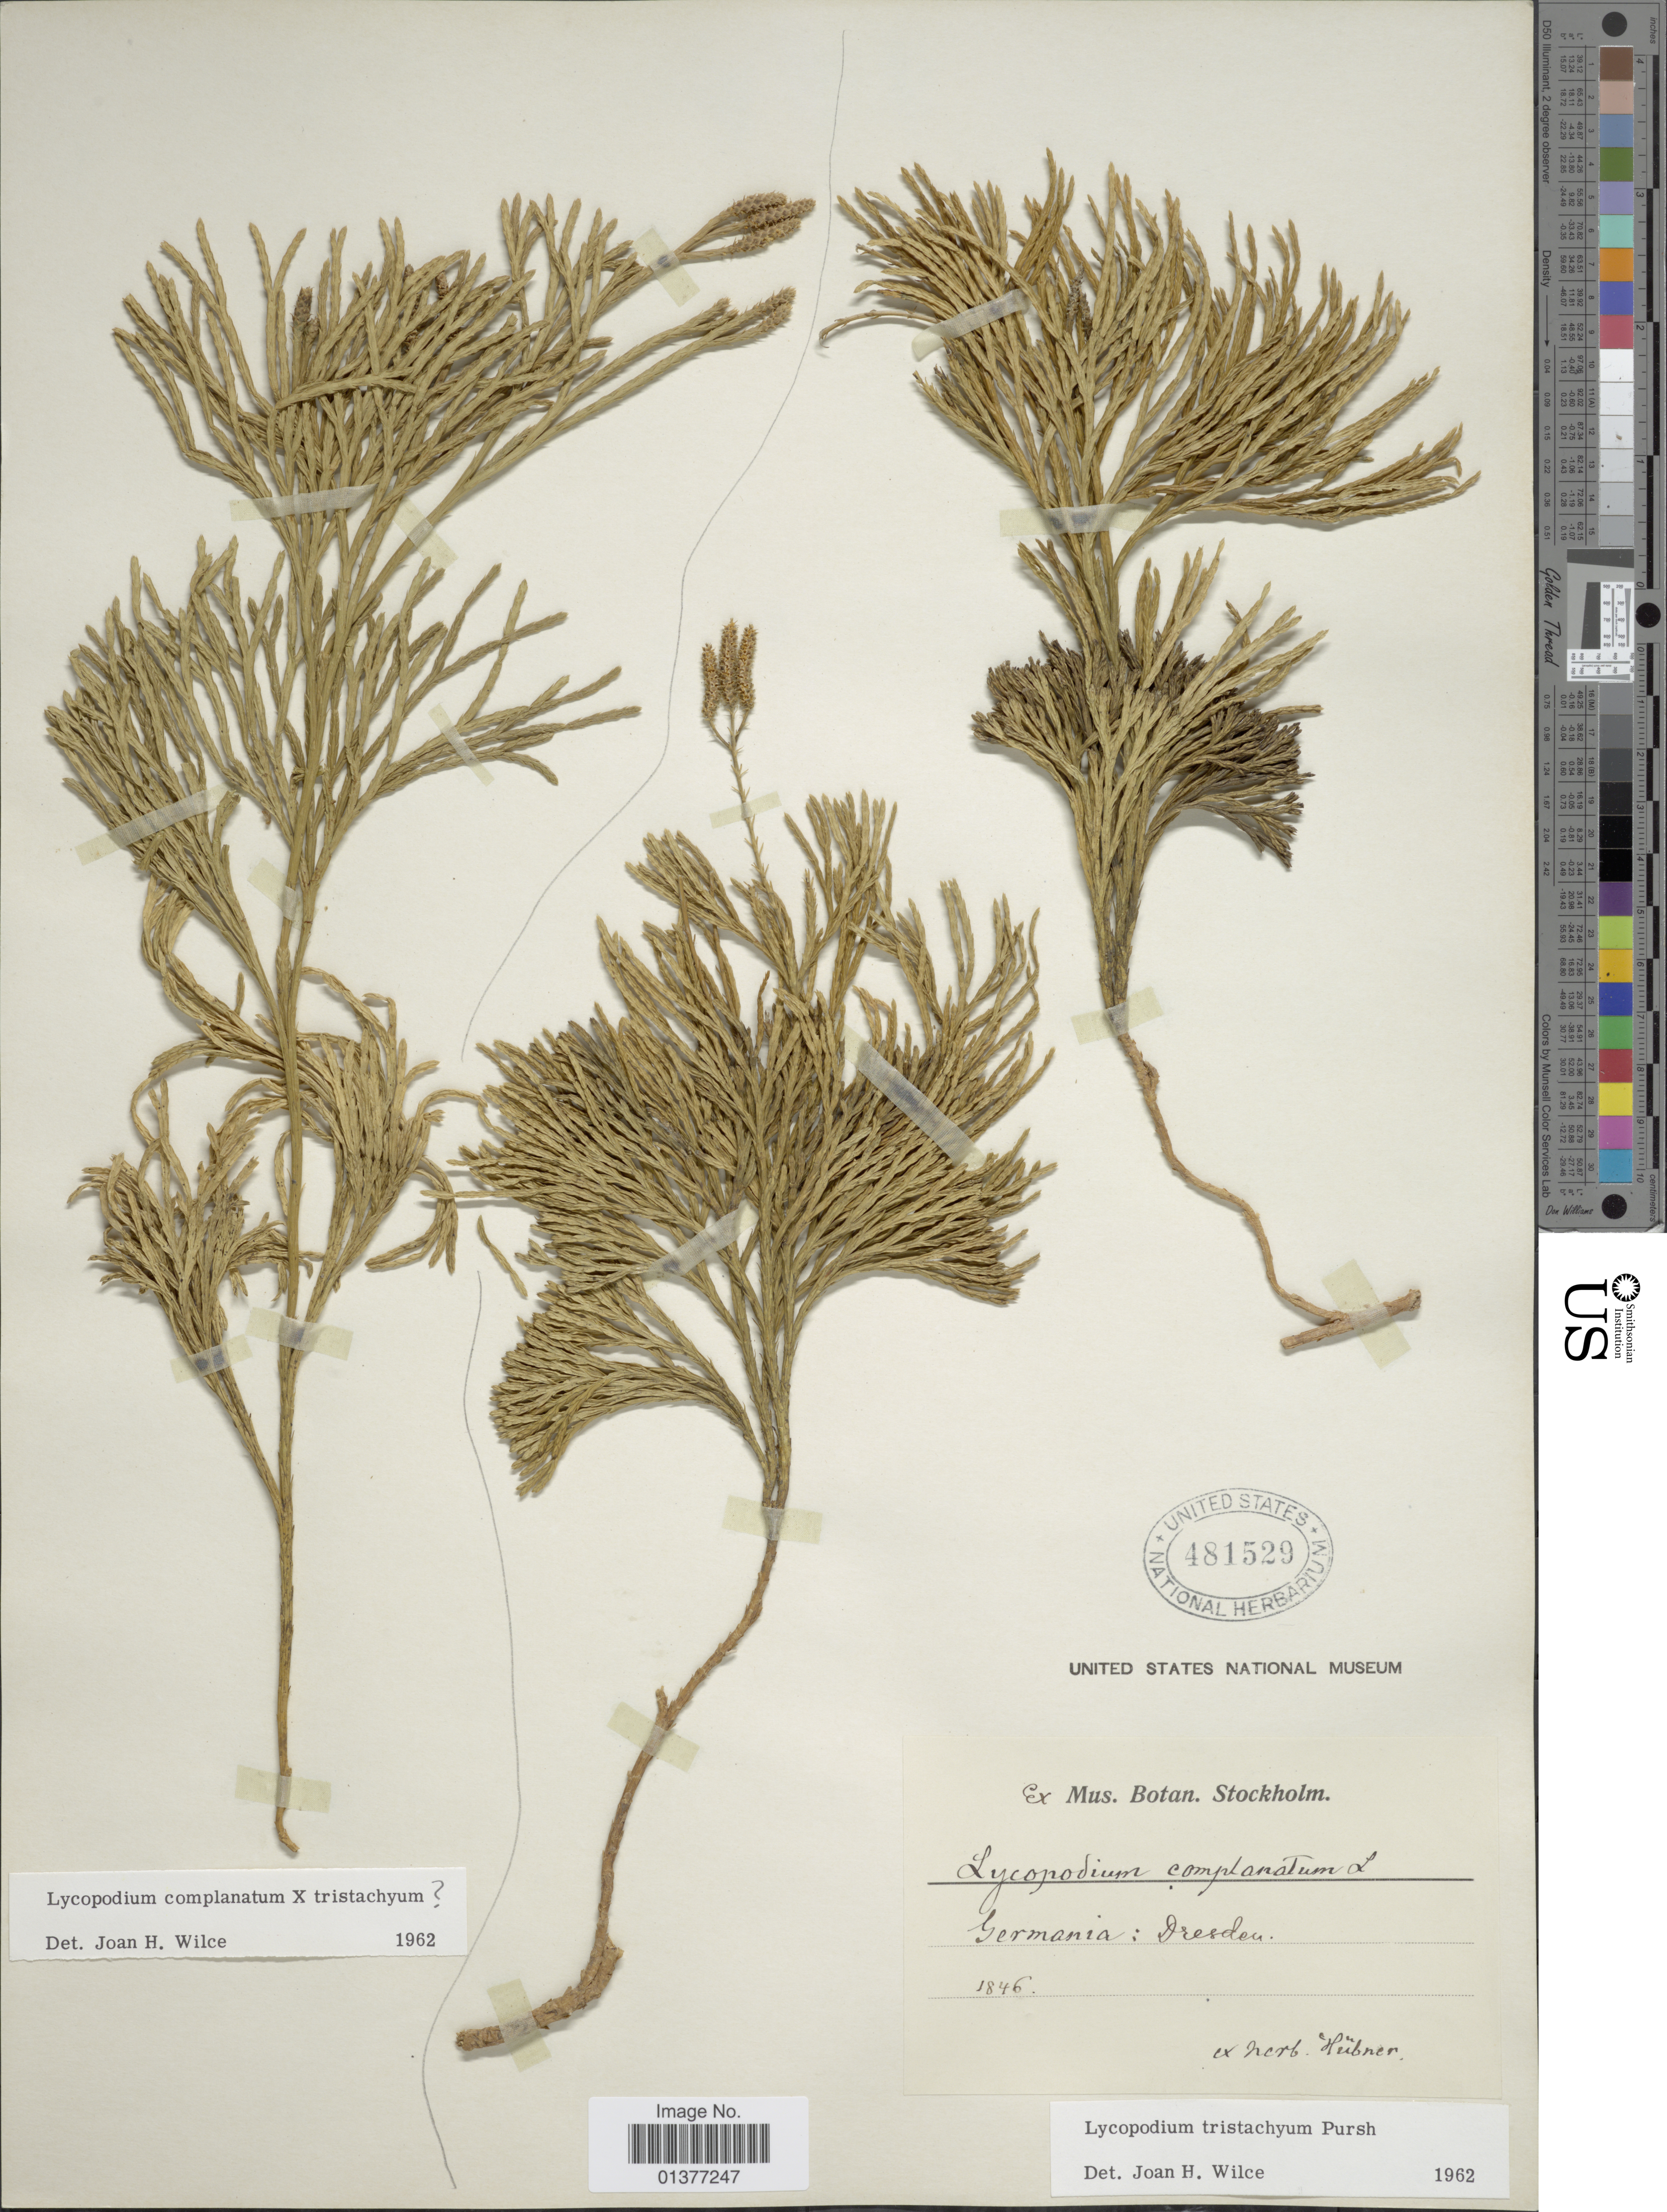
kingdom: Plantae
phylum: Tracheophyta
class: Lycopodiopsida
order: Lycopodiales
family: Lycopodiaceae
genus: Diphasiastrum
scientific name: Diphasiastrum complanatum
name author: (L.) Holub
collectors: ex herb. Hübner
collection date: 1846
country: Germany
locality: Dresden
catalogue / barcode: US 481529